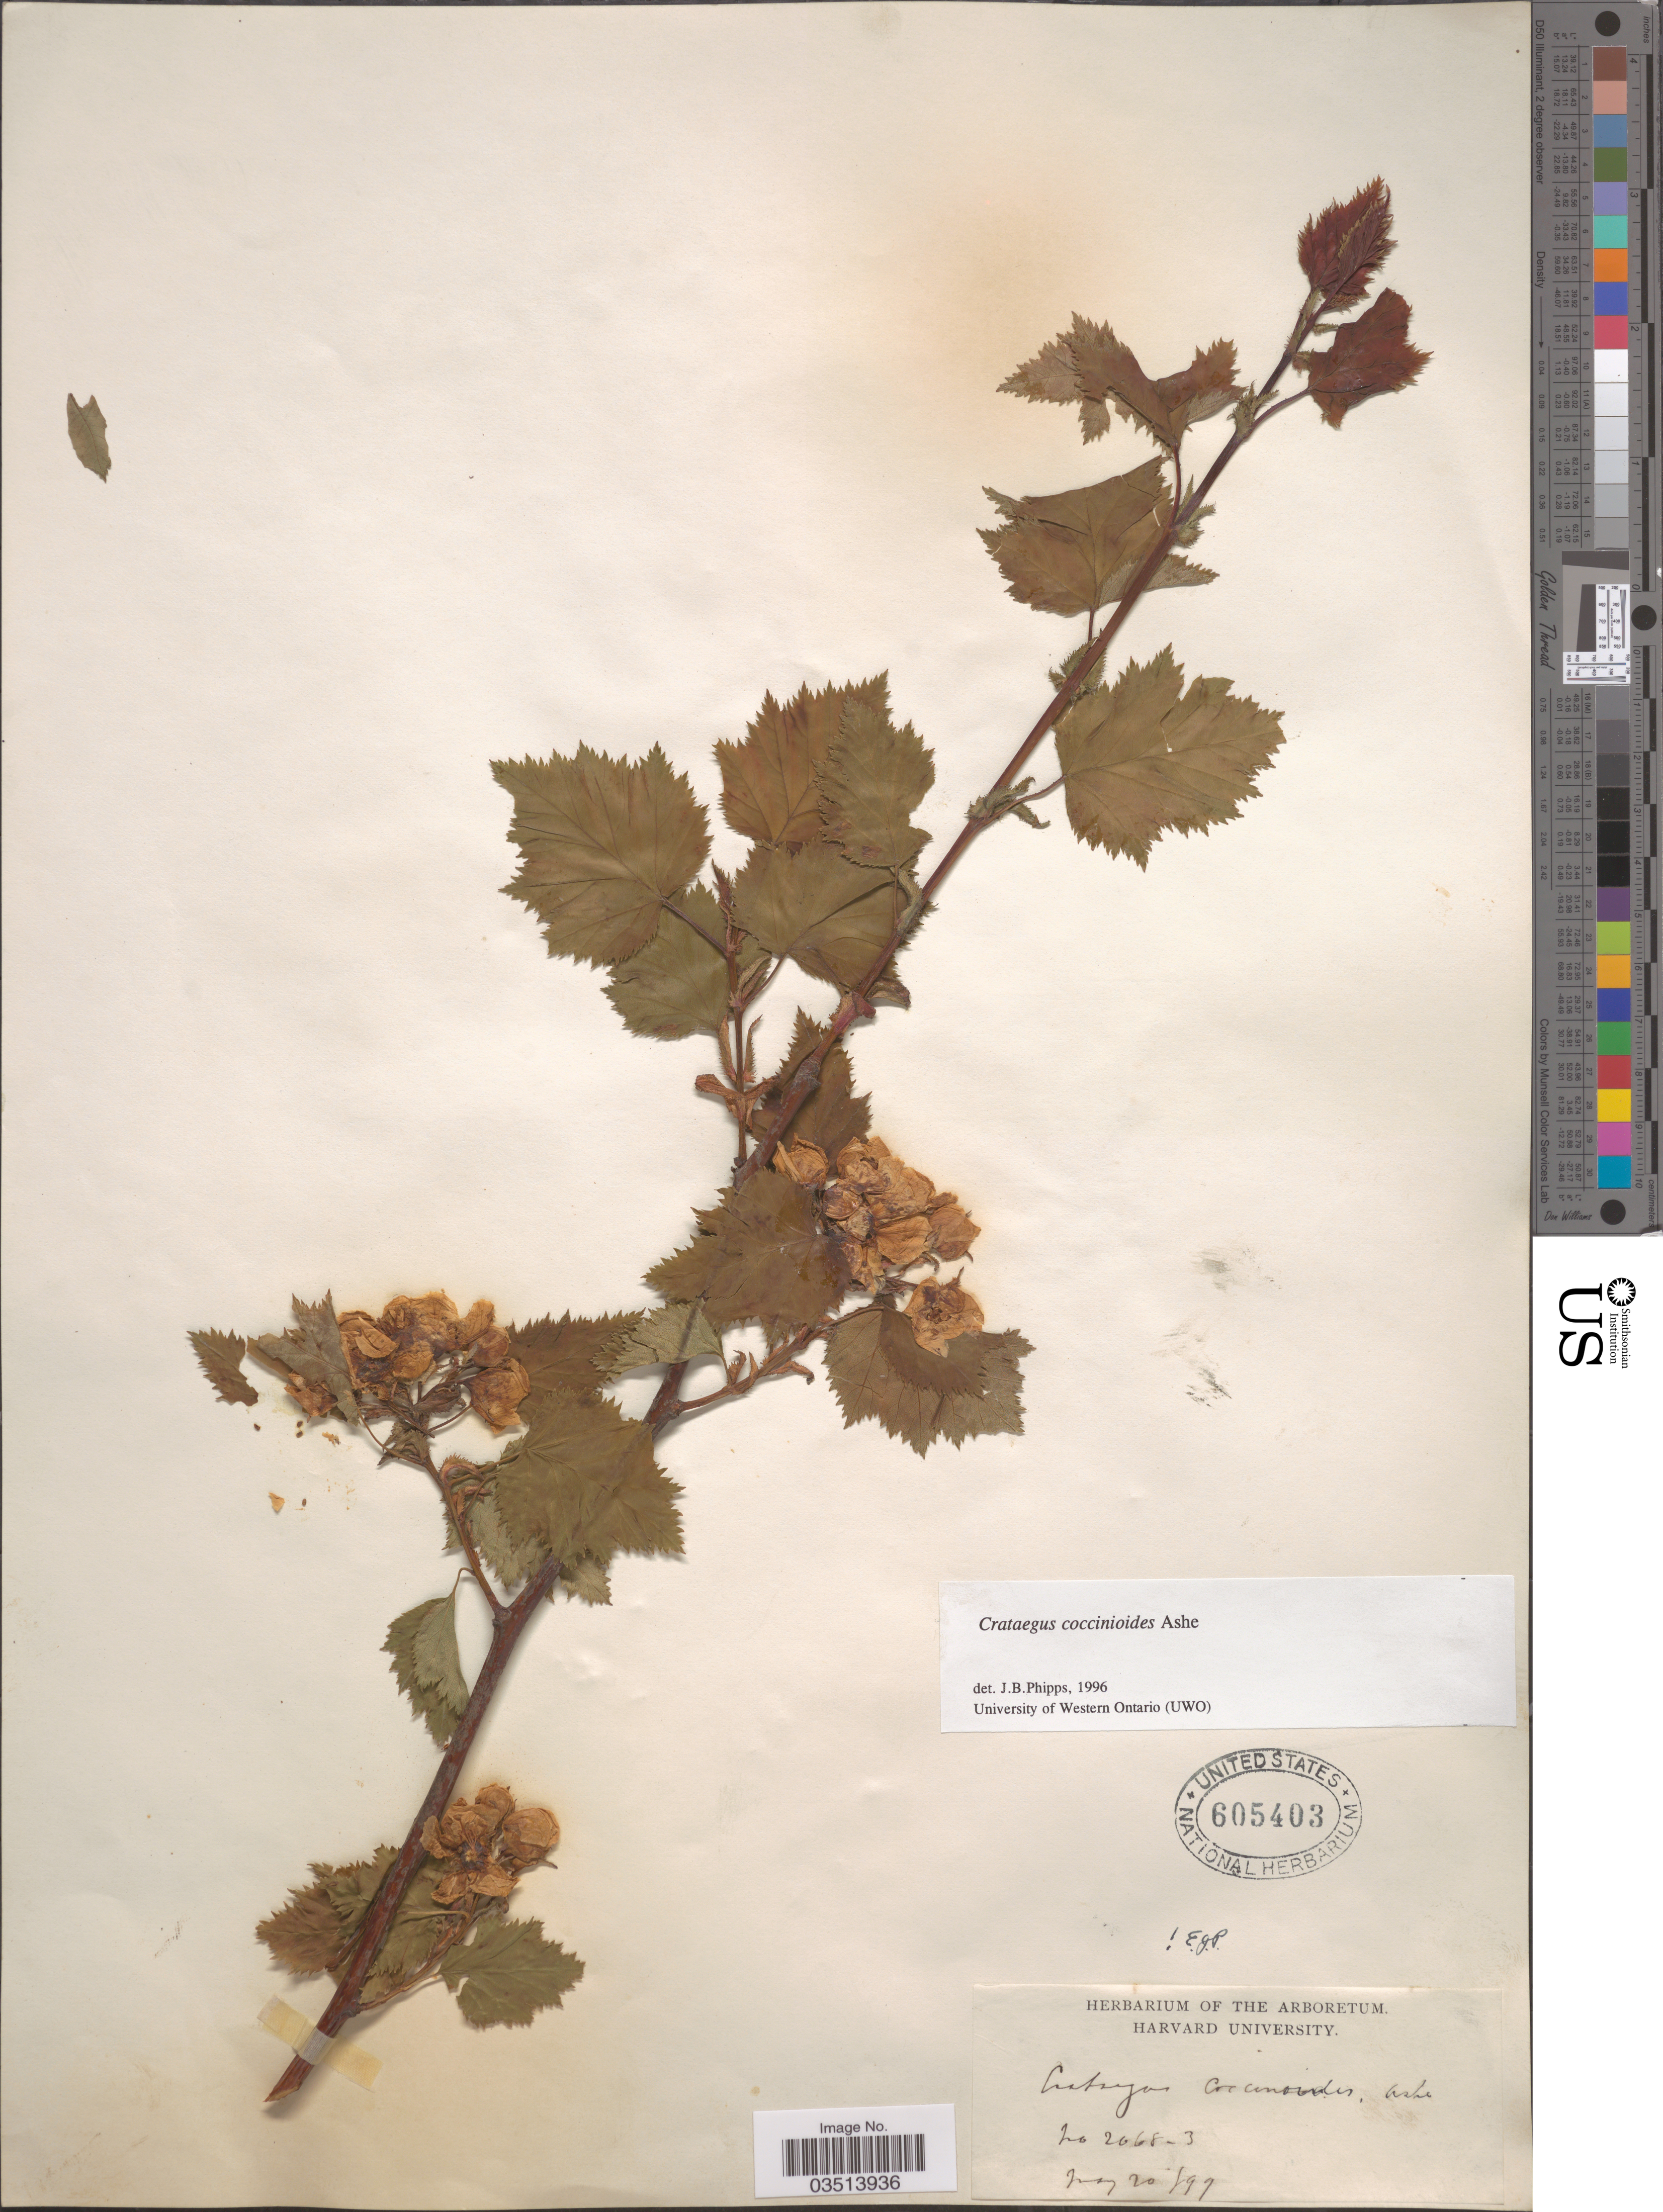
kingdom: Plantae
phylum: Tracheophyta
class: Magnoliopsida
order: Rosales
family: Rosaceae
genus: Crataegus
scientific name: Crataegus coccinioides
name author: Ashe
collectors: Ex herb. of the Arboretum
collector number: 2068-3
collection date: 1899-05-20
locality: mo [interpreted] [unsure placement].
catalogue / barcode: US 605403